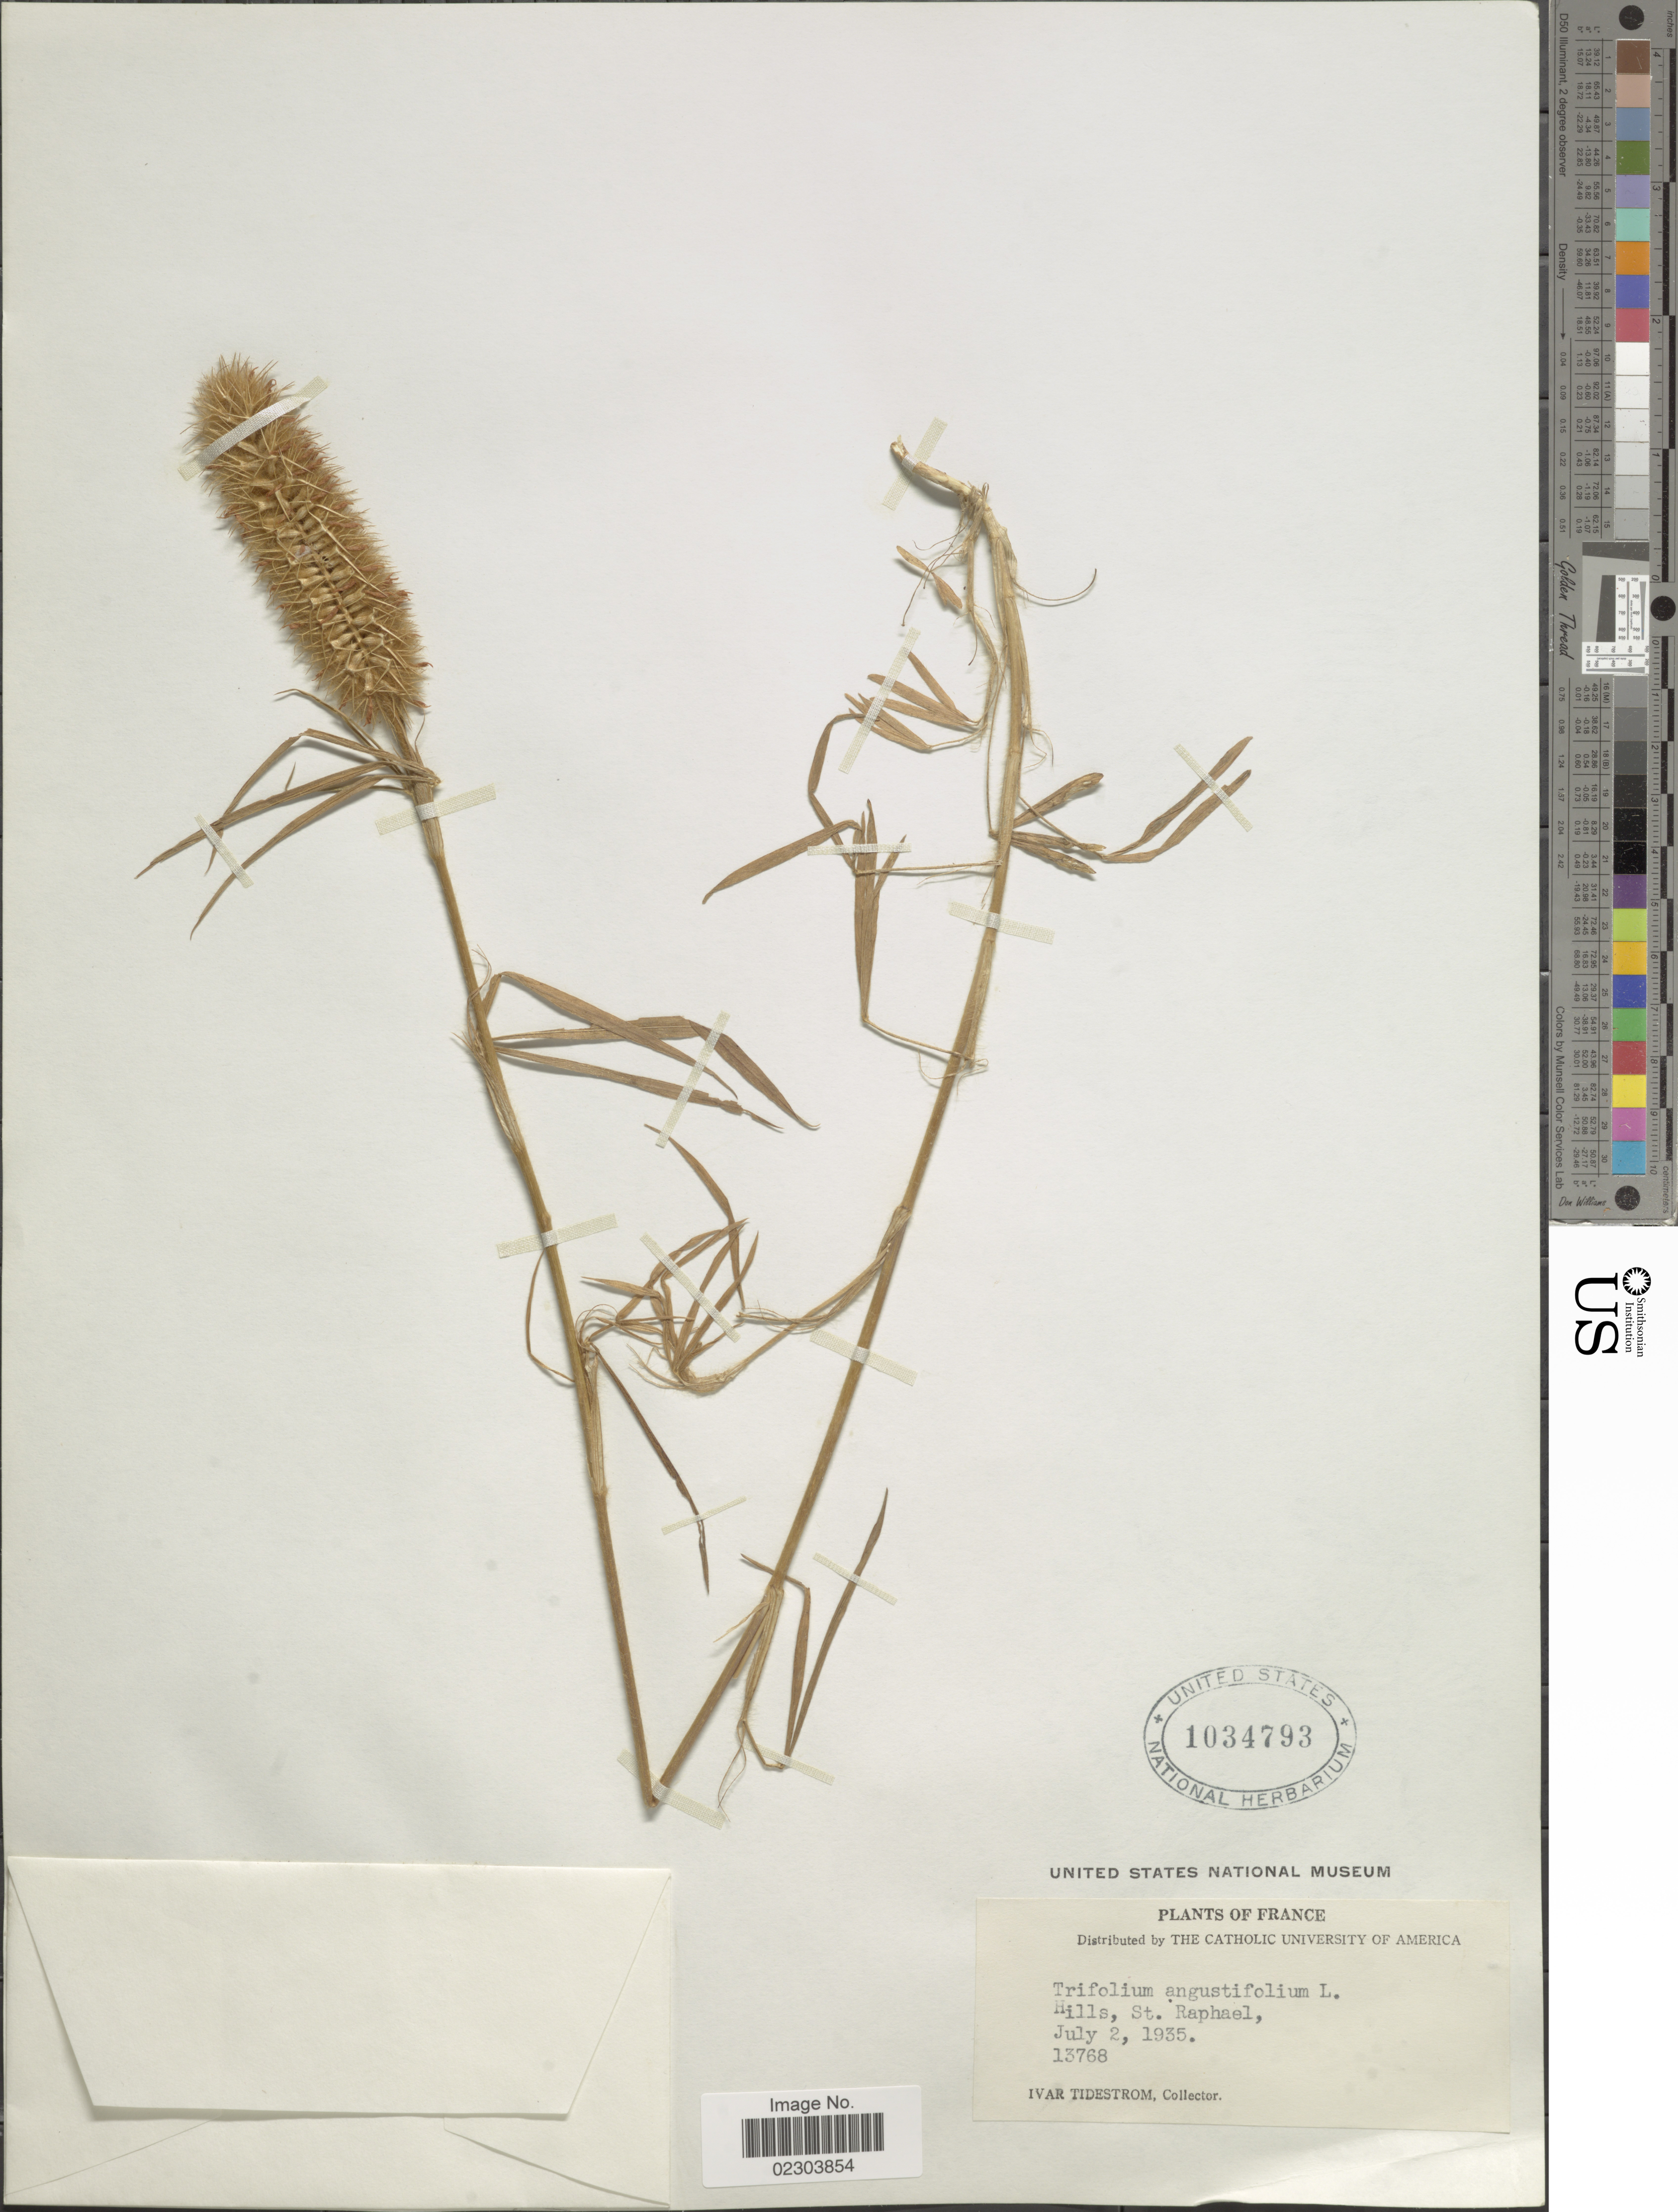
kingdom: Plantae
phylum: Tracheophyta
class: Magnoliopsida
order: Fabales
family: Fabaceae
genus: Trifolium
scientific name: Trifolium angustifolium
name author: L.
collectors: I. F. Tidestrom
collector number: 13768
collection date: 1935-07-02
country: France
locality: St. Raphael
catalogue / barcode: US 1034793